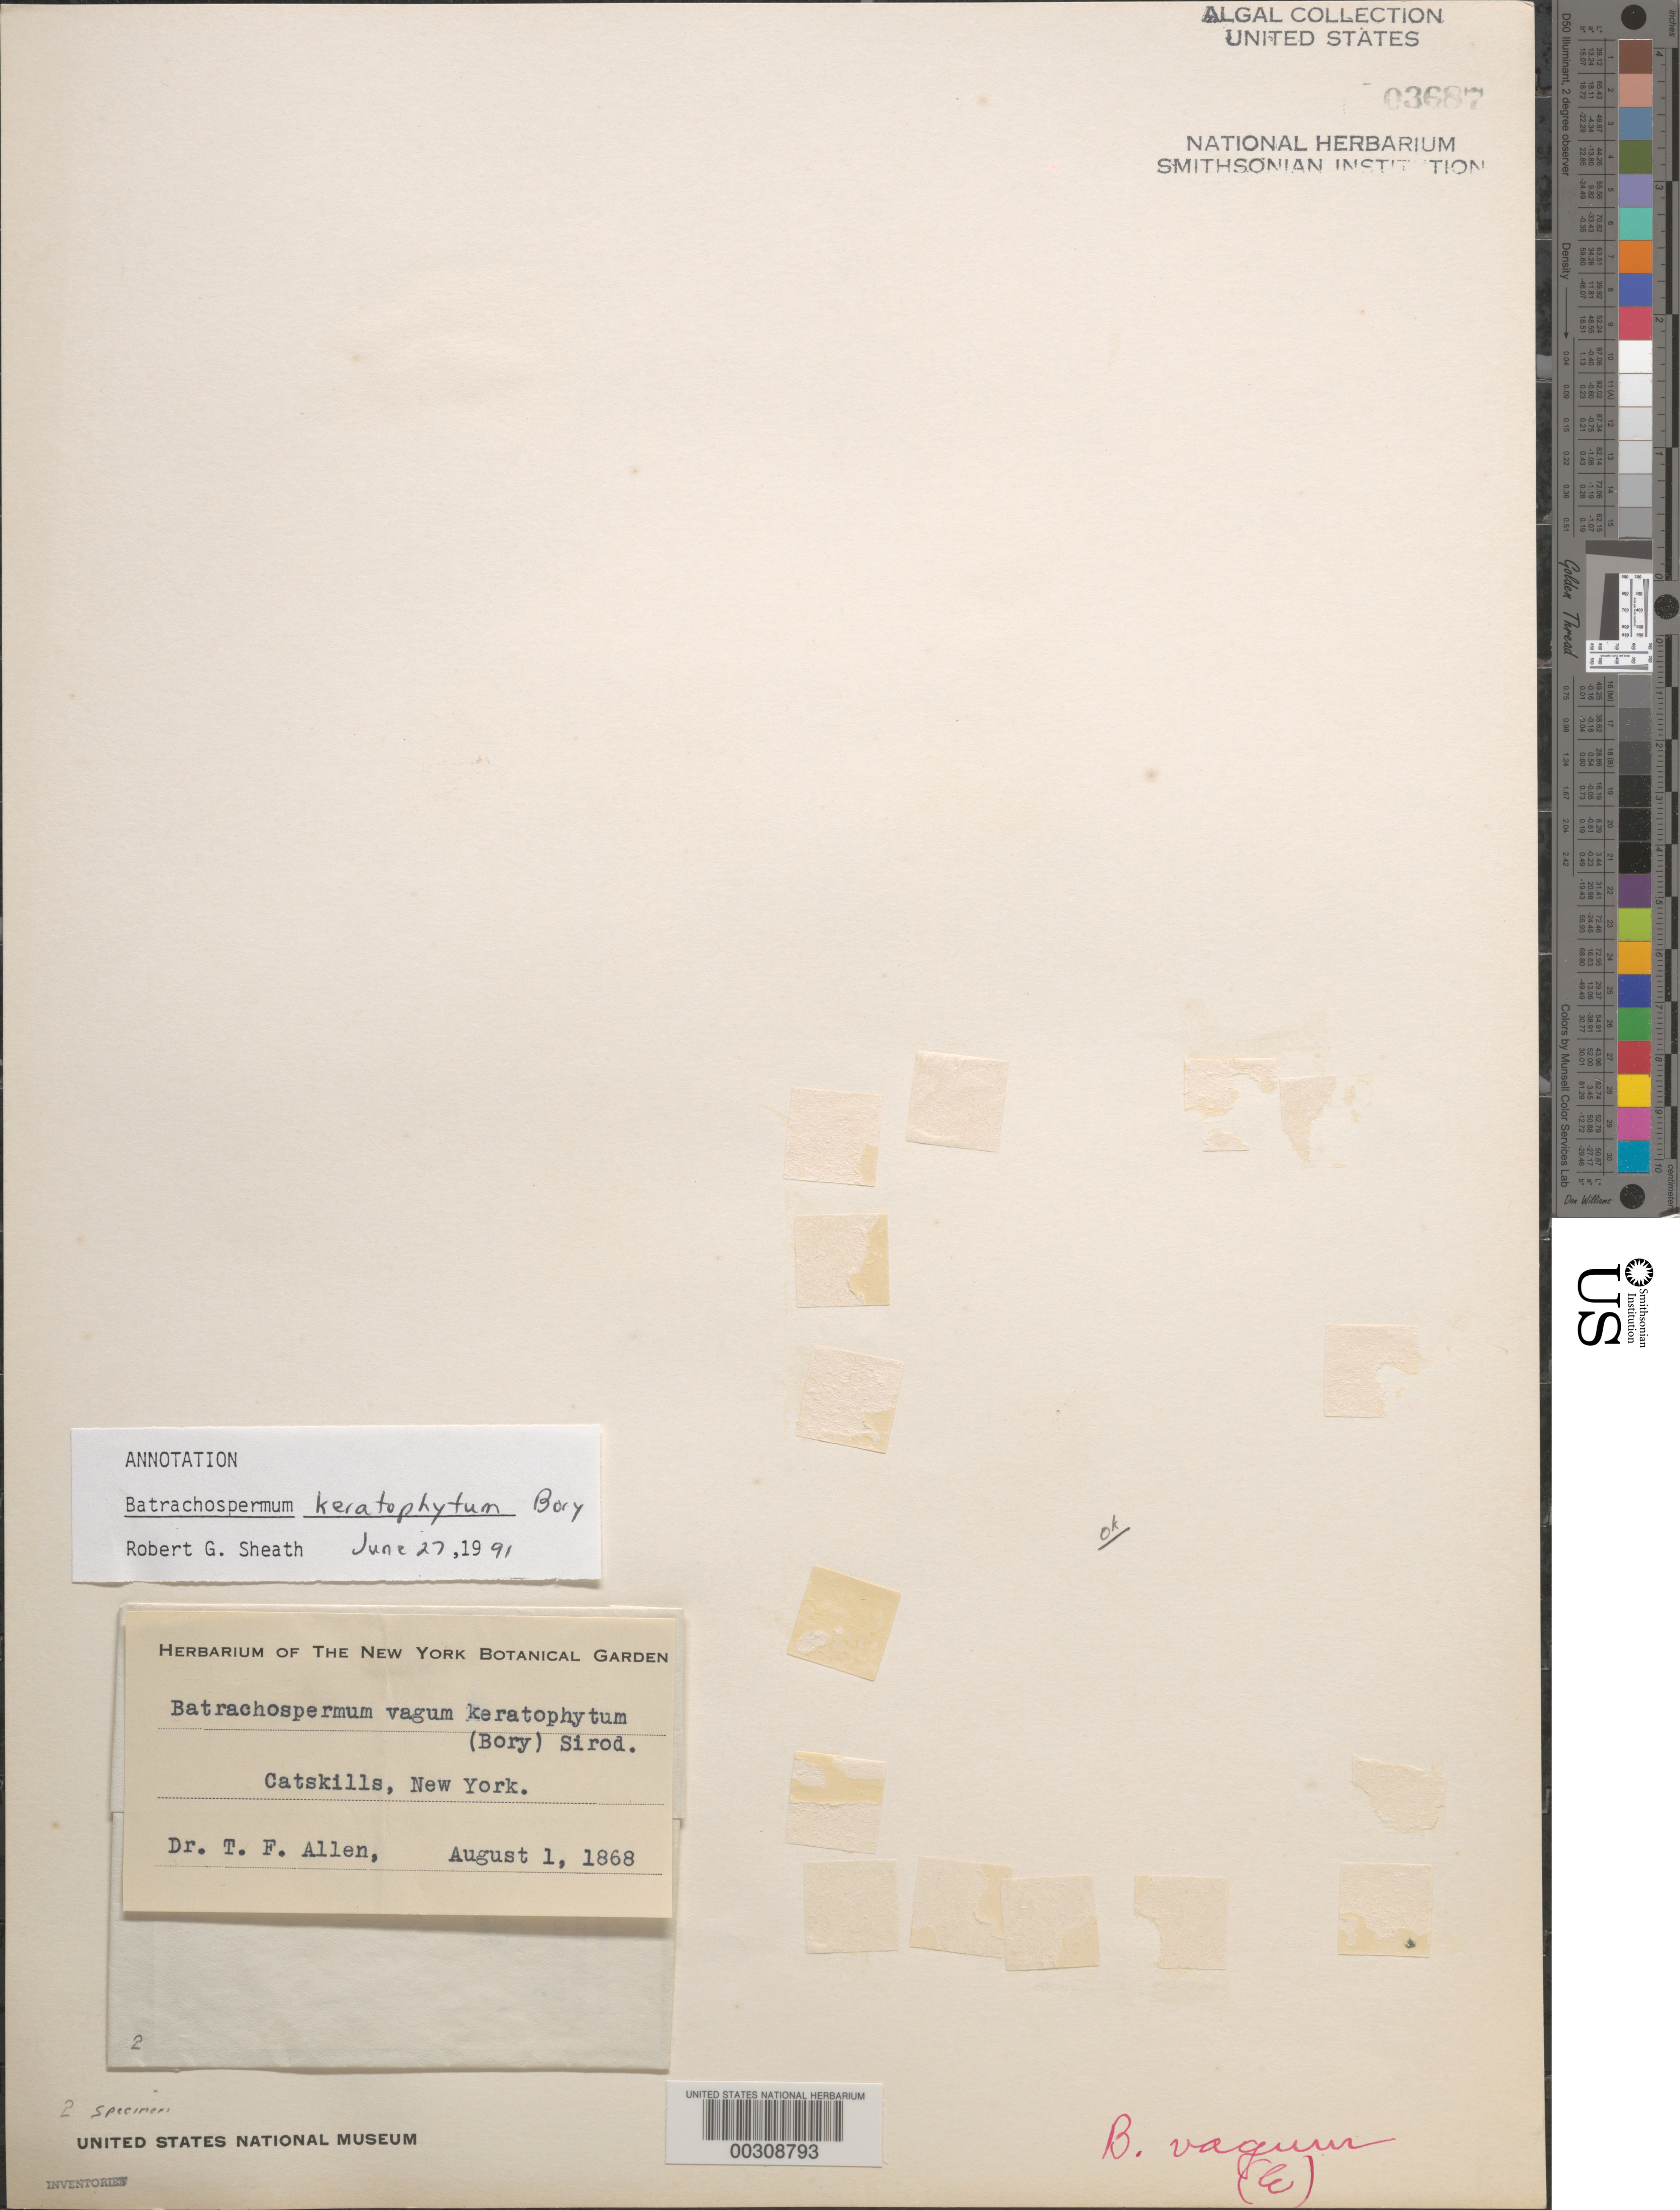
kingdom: Plantae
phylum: Rhodophyta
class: Florideophyceae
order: Batrachospermales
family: Batrachospermaceae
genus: Paludicola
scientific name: Paludicola keratophyta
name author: (Bory) M.L. Vis & Necchi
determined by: Algae name updating Project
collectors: T. F. Allen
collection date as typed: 01 Aug 1868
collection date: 1868-08-01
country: United States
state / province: New York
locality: Catskill Mountains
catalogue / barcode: US 3687